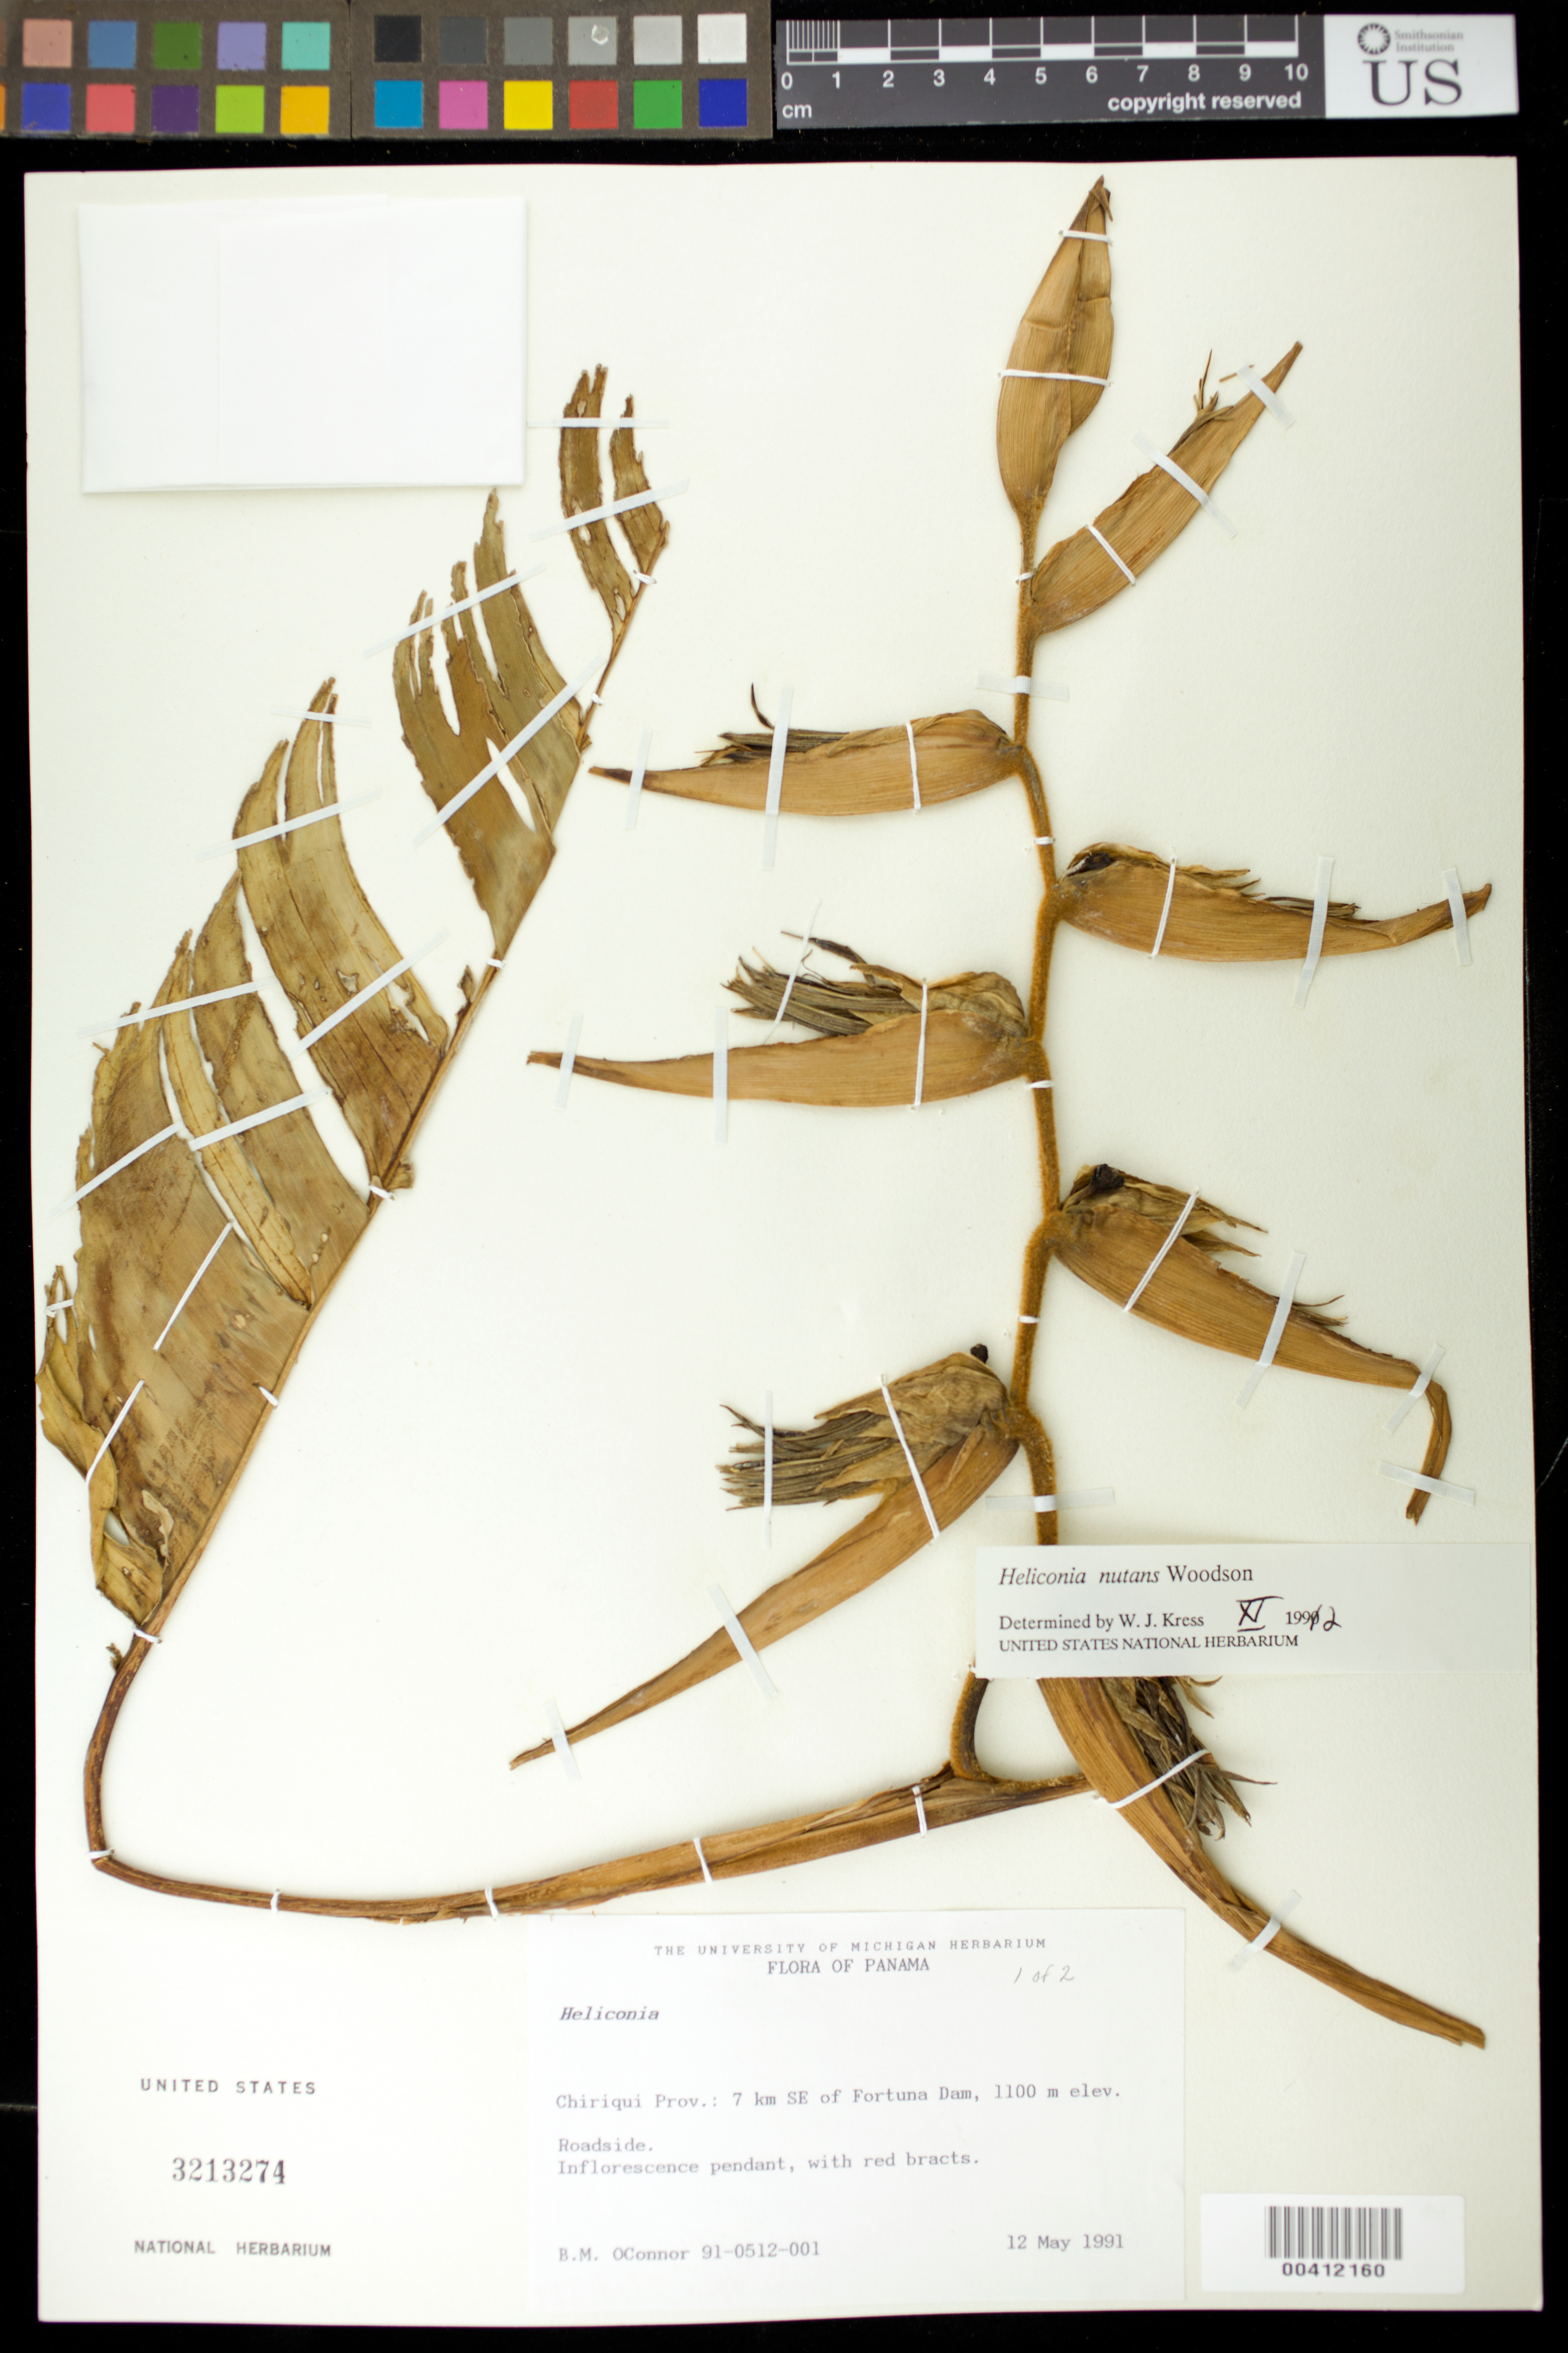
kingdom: Plantae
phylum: Tracheophyta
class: Liliopsida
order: Zingiberales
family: Heliconiaceae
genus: Heliconia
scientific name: Heliconia nutans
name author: Woodson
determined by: Kress, W. J., (US), Smithsonian Institution - National Museum of Natural History (UNITED STATES)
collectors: B. O'connor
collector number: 91-0512-001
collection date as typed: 12 May 1991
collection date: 1991-05-12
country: Panama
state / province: Chiriquí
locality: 7 mi SE of Fortuna Dam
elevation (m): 1100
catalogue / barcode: US 3213274